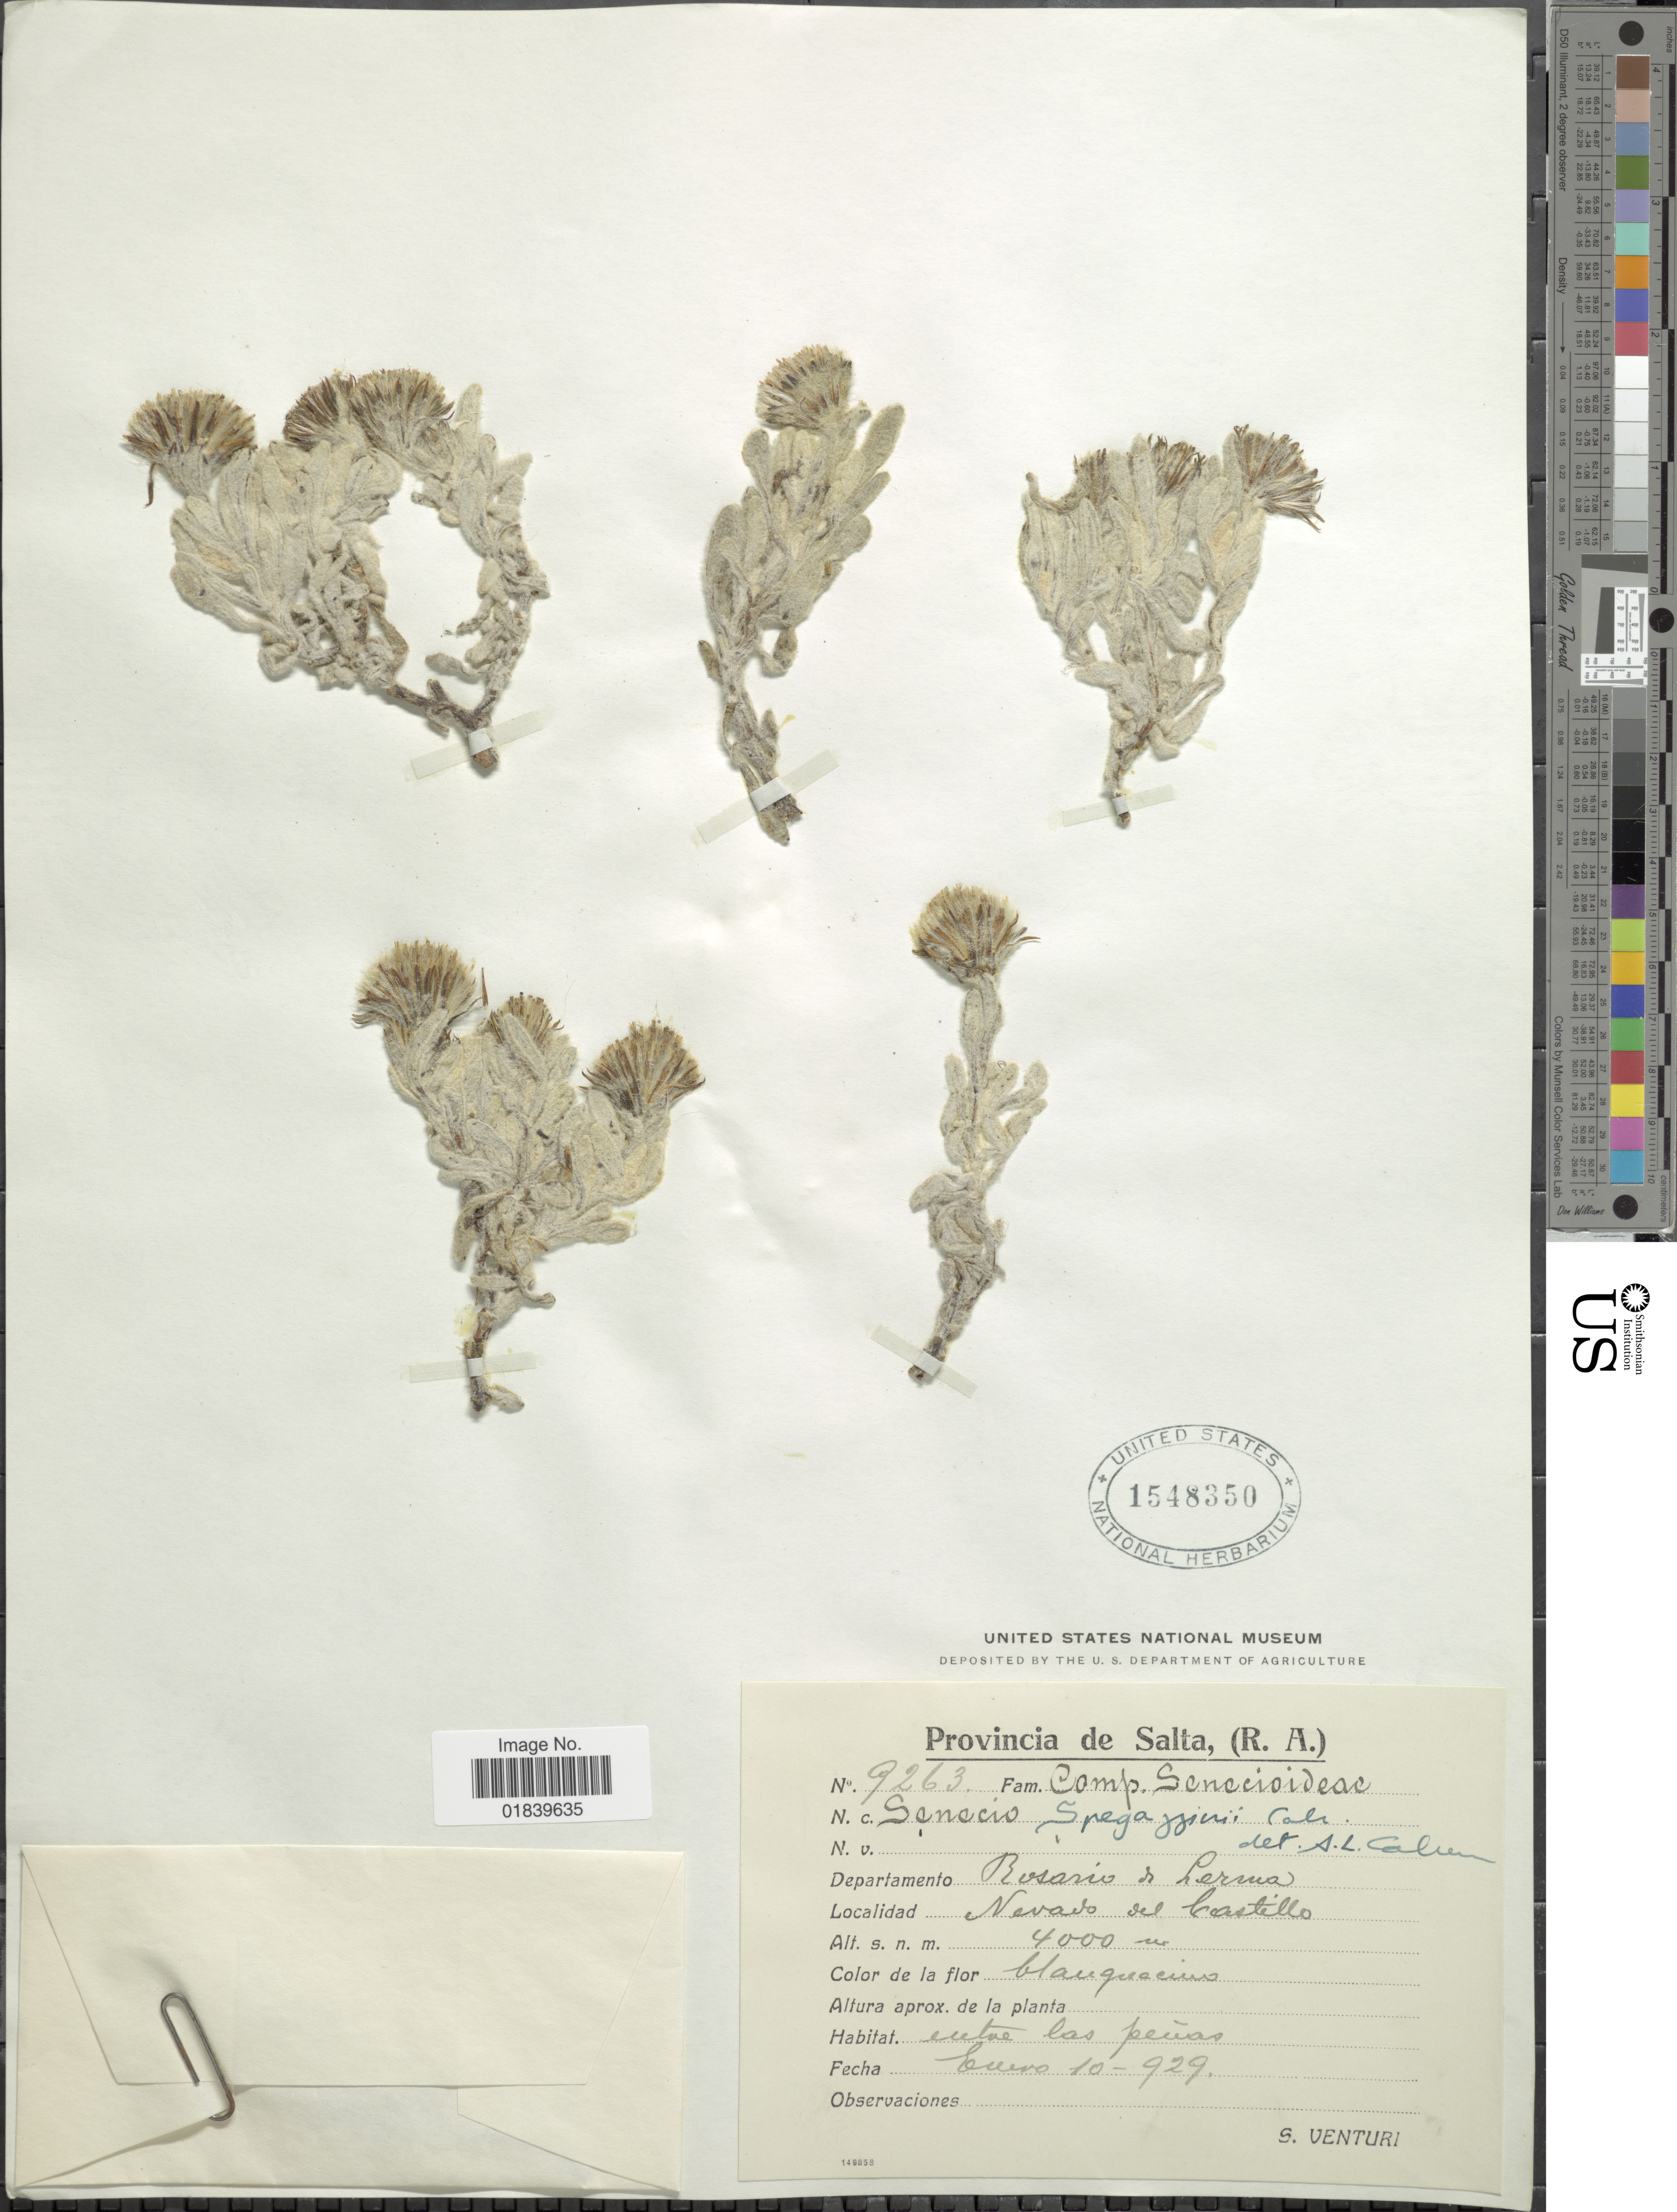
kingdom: Plantae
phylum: Tracheophyta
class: Magnoliopsida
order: Asterales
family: Asteraceae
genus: Senecio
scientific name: Senecio spegazzinii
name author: Cabrera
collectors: S. Venturi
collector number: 9263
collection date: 1929-01-10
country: Argentina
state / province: Salta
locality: Provincia de Salta, (R. A). Departamento Rosario de Lerma, Nevado del Castillo.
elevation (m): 4000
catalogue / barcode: US 1548350